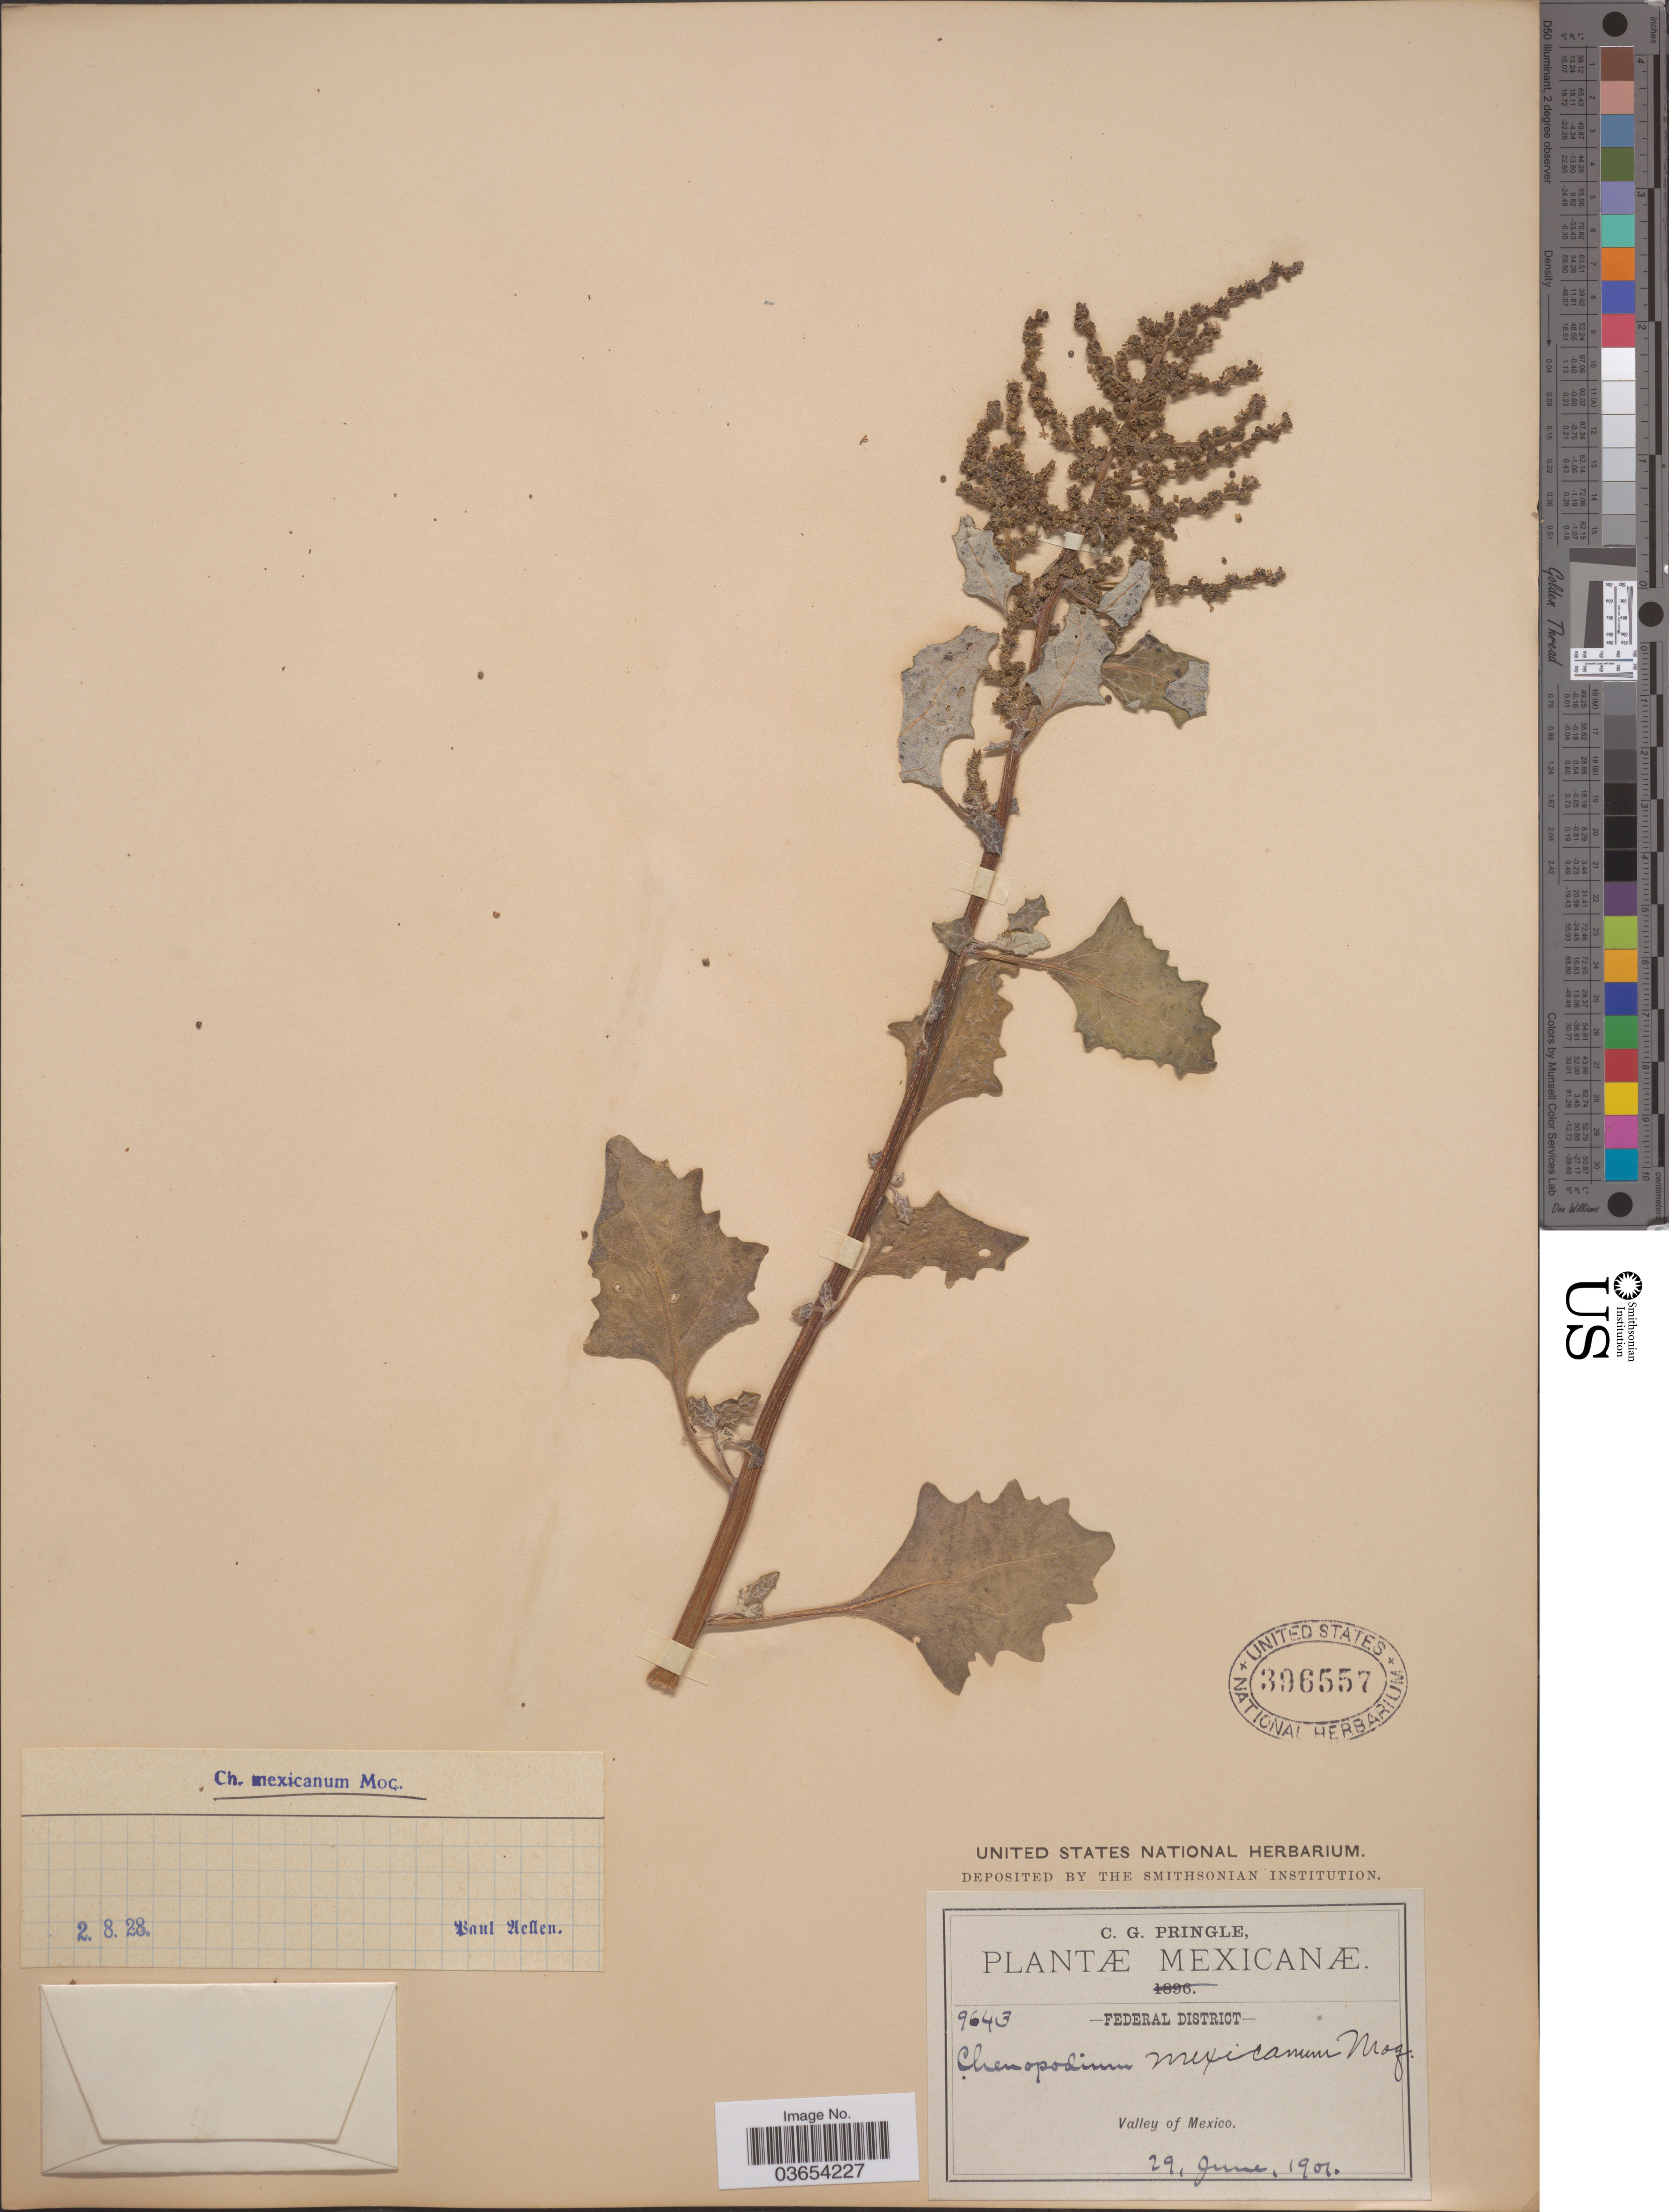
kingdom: Plantae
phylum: Tracheophyta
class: Magnoliopsida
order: Caryophyllales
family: Amaranthaceae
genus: Chenopodium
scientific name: Chenopodium mexicanum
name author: Moq.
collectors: C. G. Pringle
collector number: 9643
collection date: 1901-06-29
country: Mexico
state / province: Distrito Federal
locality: Federal District. Valley of Mexico.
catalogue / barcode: US 396557